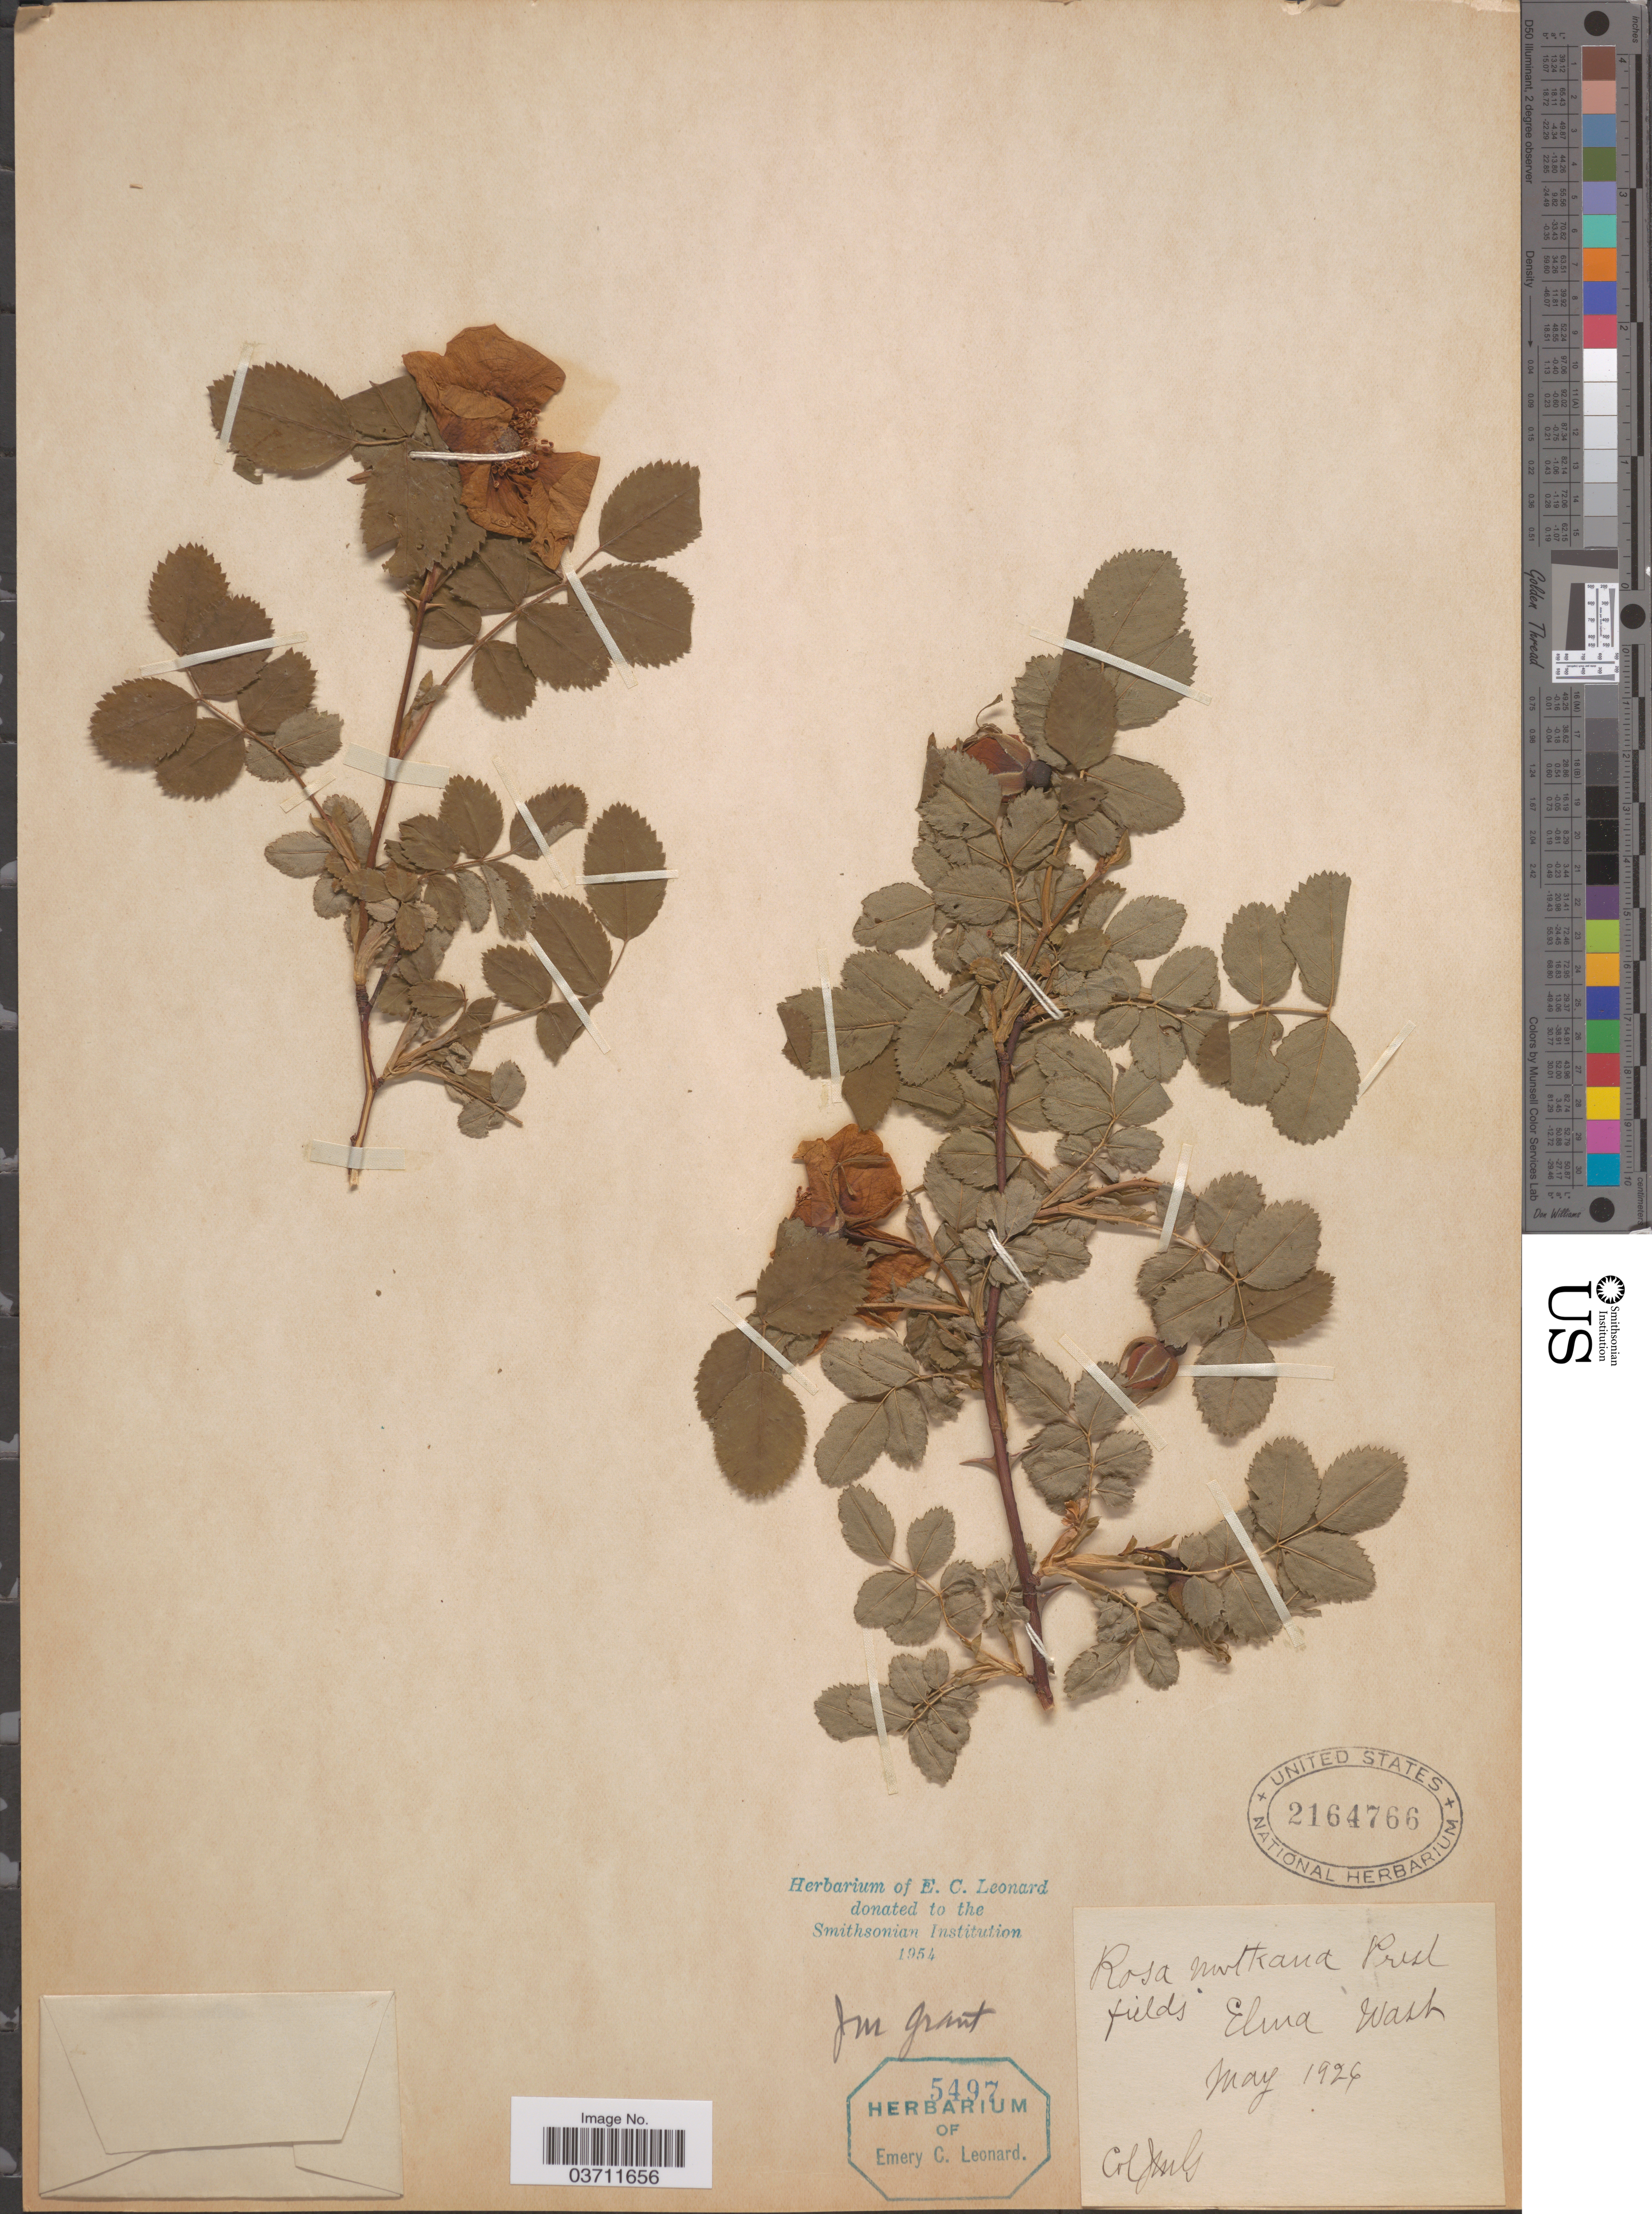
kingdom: Plantae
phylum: Tracheophyta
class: Magnoliopsida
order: Rosales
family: Rosaceae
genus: Rosa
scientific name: Rosa nutkana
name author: C. Presl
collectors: J. M. Grant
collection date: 1926-05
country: United States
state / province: Washington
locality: Elma.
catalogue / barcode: US 2164766